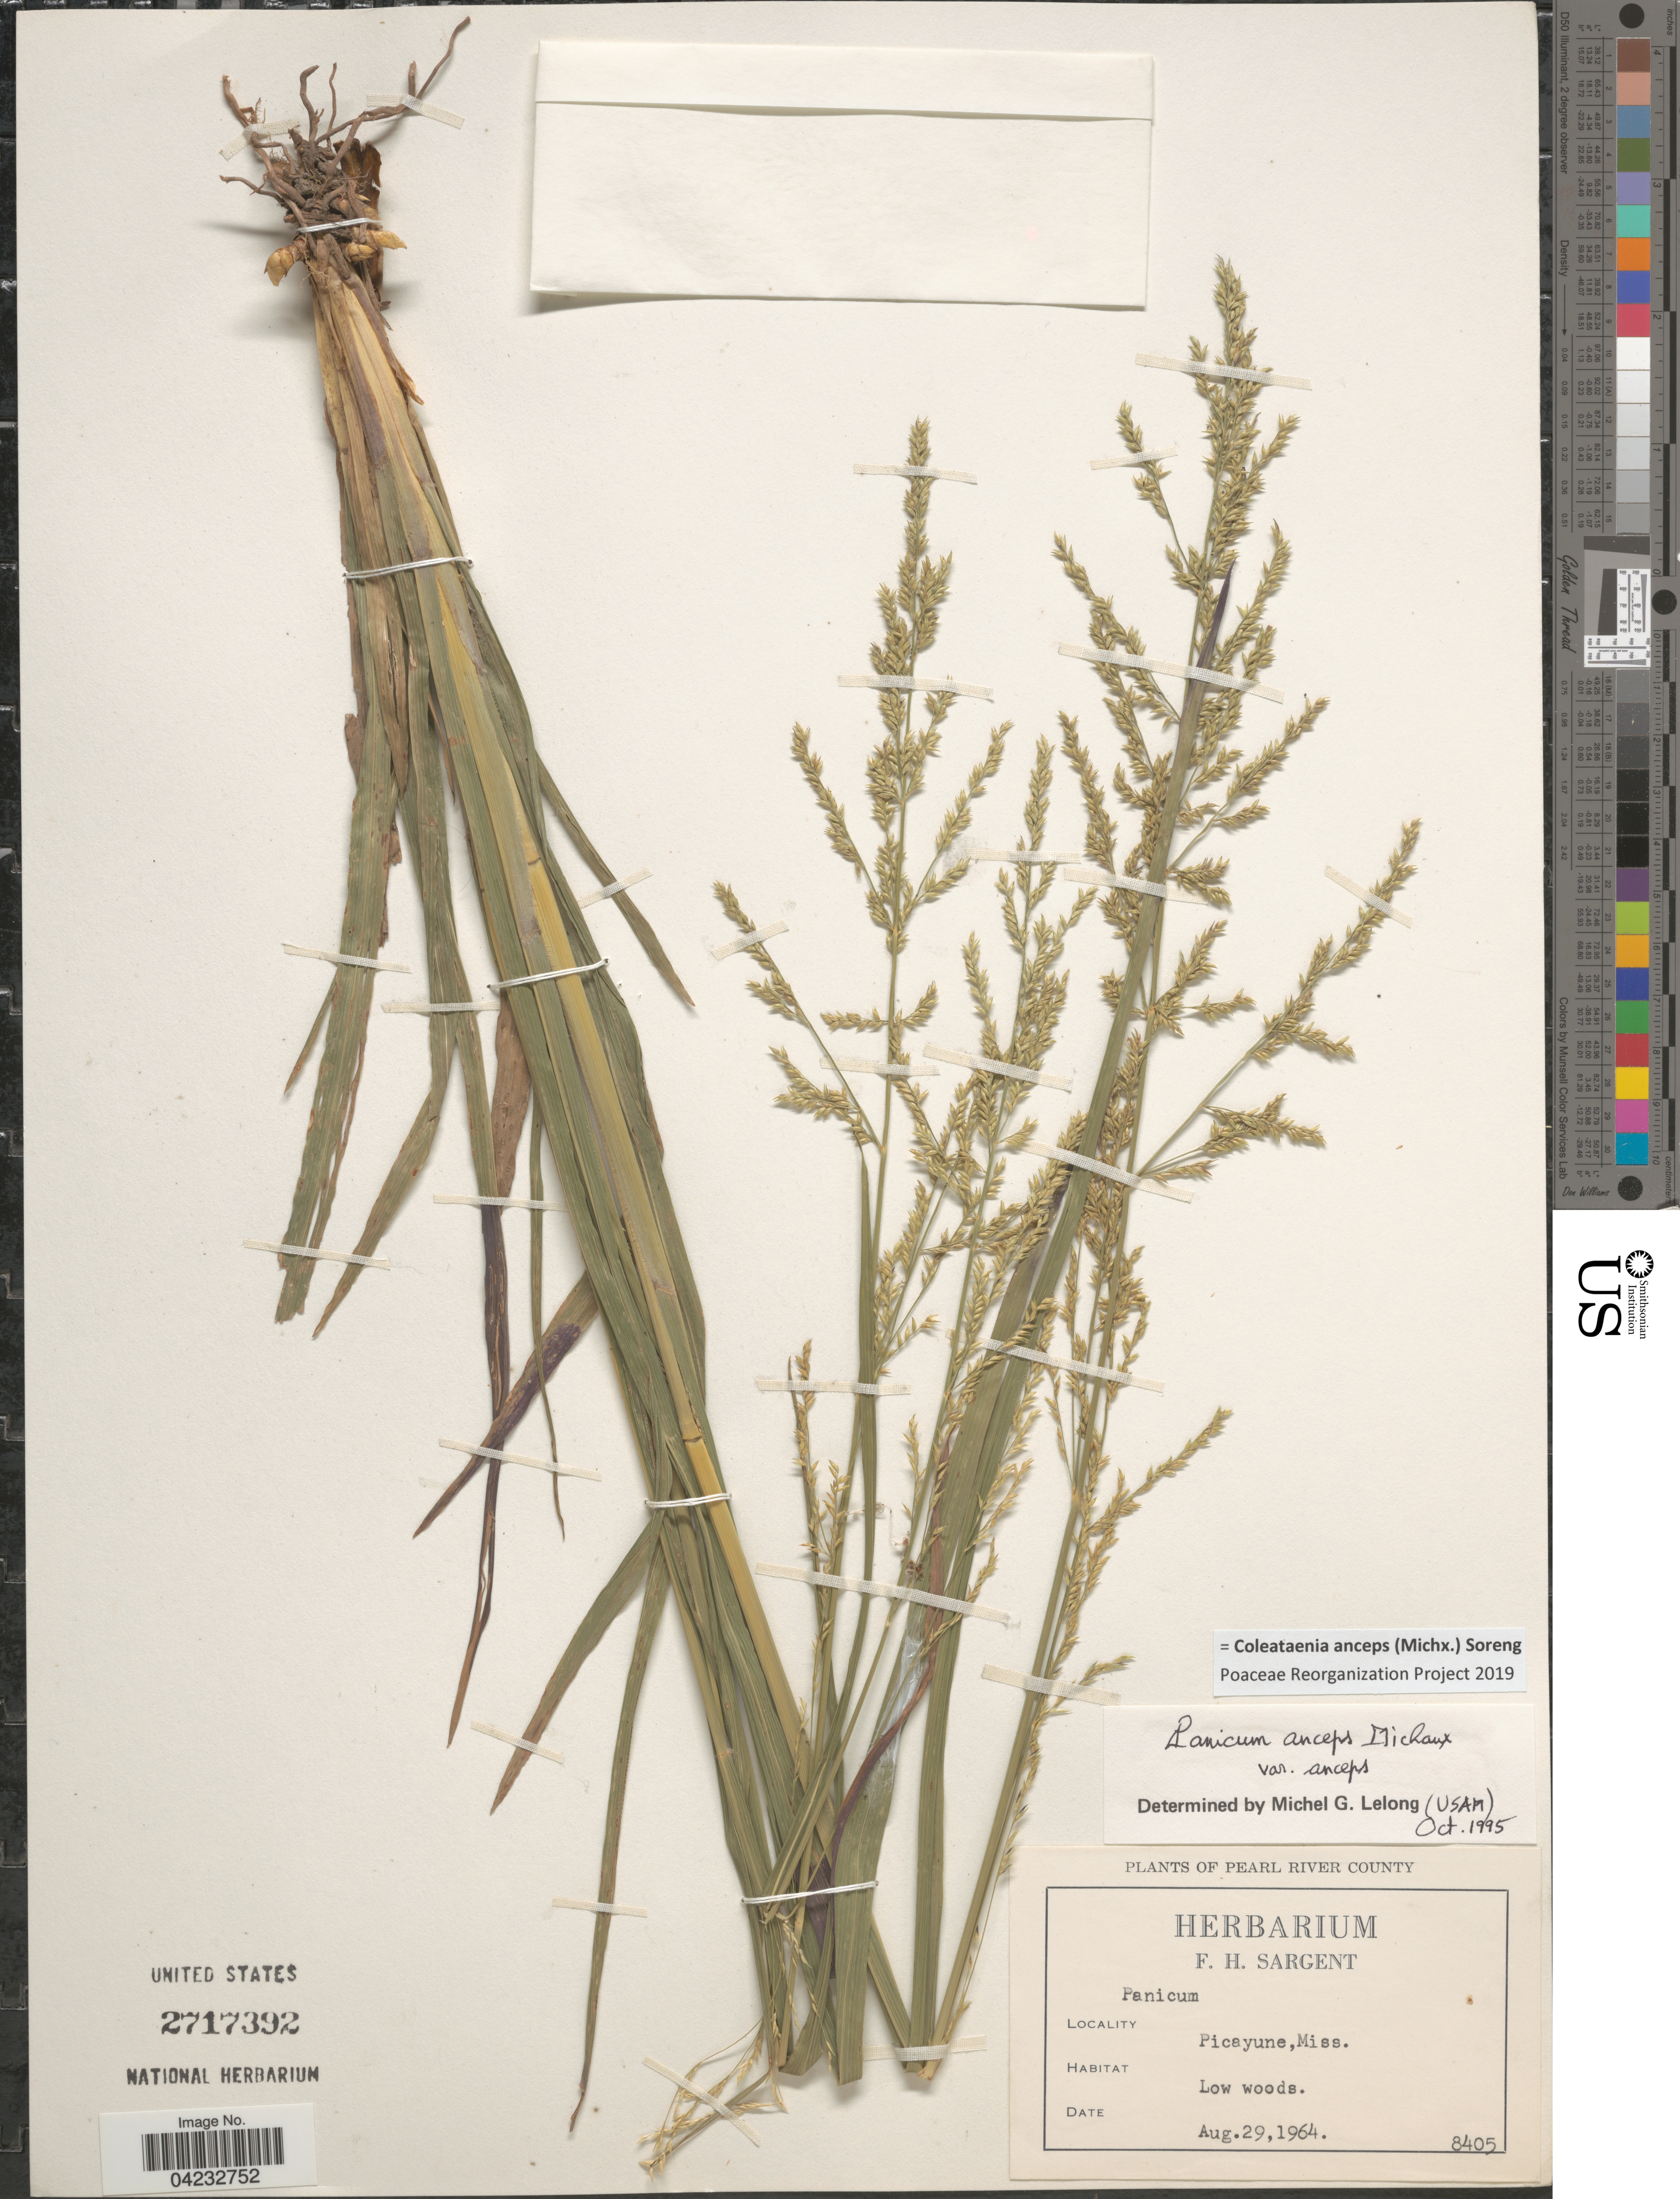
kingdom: Plantae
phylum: Tracheophyta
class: Liliopsida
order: Poales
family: Poaceae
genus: Coleataenia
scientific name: Coleataenia anceps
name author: (Michx.) Soreng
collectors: Ex herb. F. H. Sargent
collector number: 8405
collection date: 1964-08-29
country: United States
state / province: Mississippi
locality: Pearl River County. Picayune.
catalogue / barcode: US 2717392